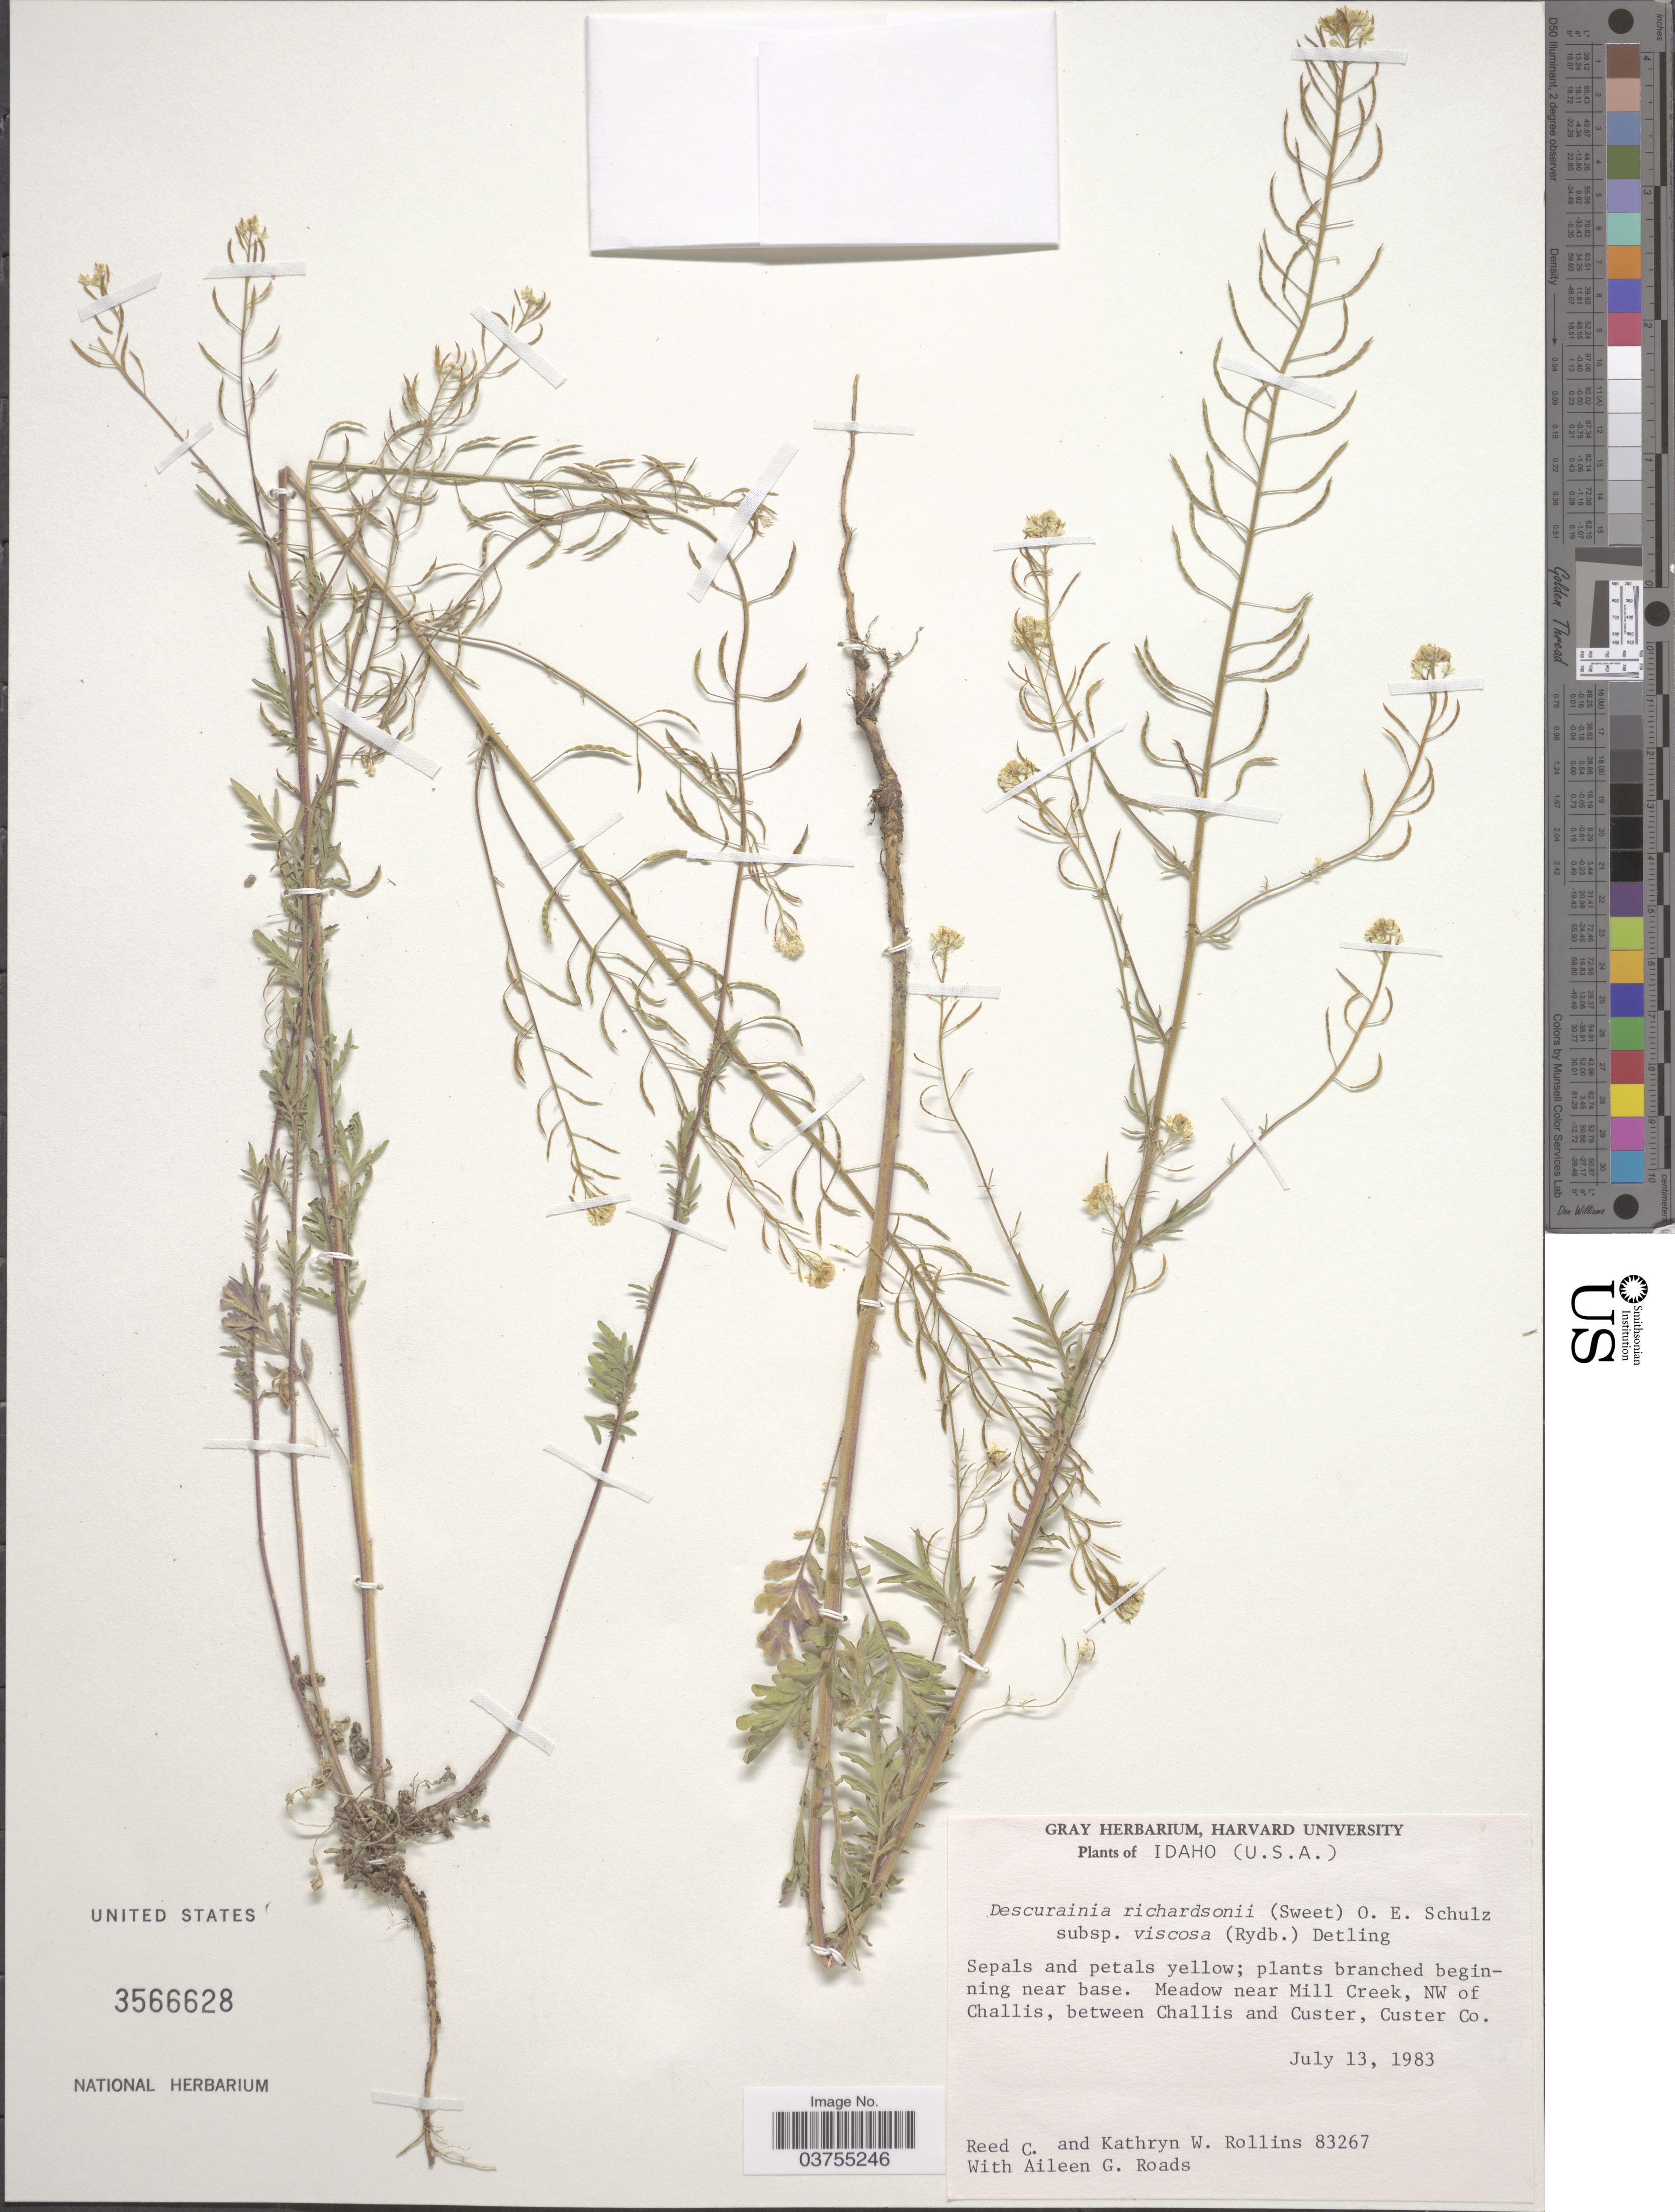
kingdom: Plantae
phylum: Tracheophyta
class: Magnoliopsida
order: Brassicales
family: Brassicaceae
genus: Descurainia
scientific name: Descurainia richardsonii subsp. viscosa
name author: (Rydb.) Detling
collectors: R. C. Rollins, K. W. Rollins & A. Roads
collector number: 83267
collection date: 1983-07-13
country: United States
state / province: Idaho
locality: Meadow near Mill Creek, NW of Challis, between Challis and Custer, Custer Co.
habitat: meadow near creek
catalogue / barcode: US 3566628